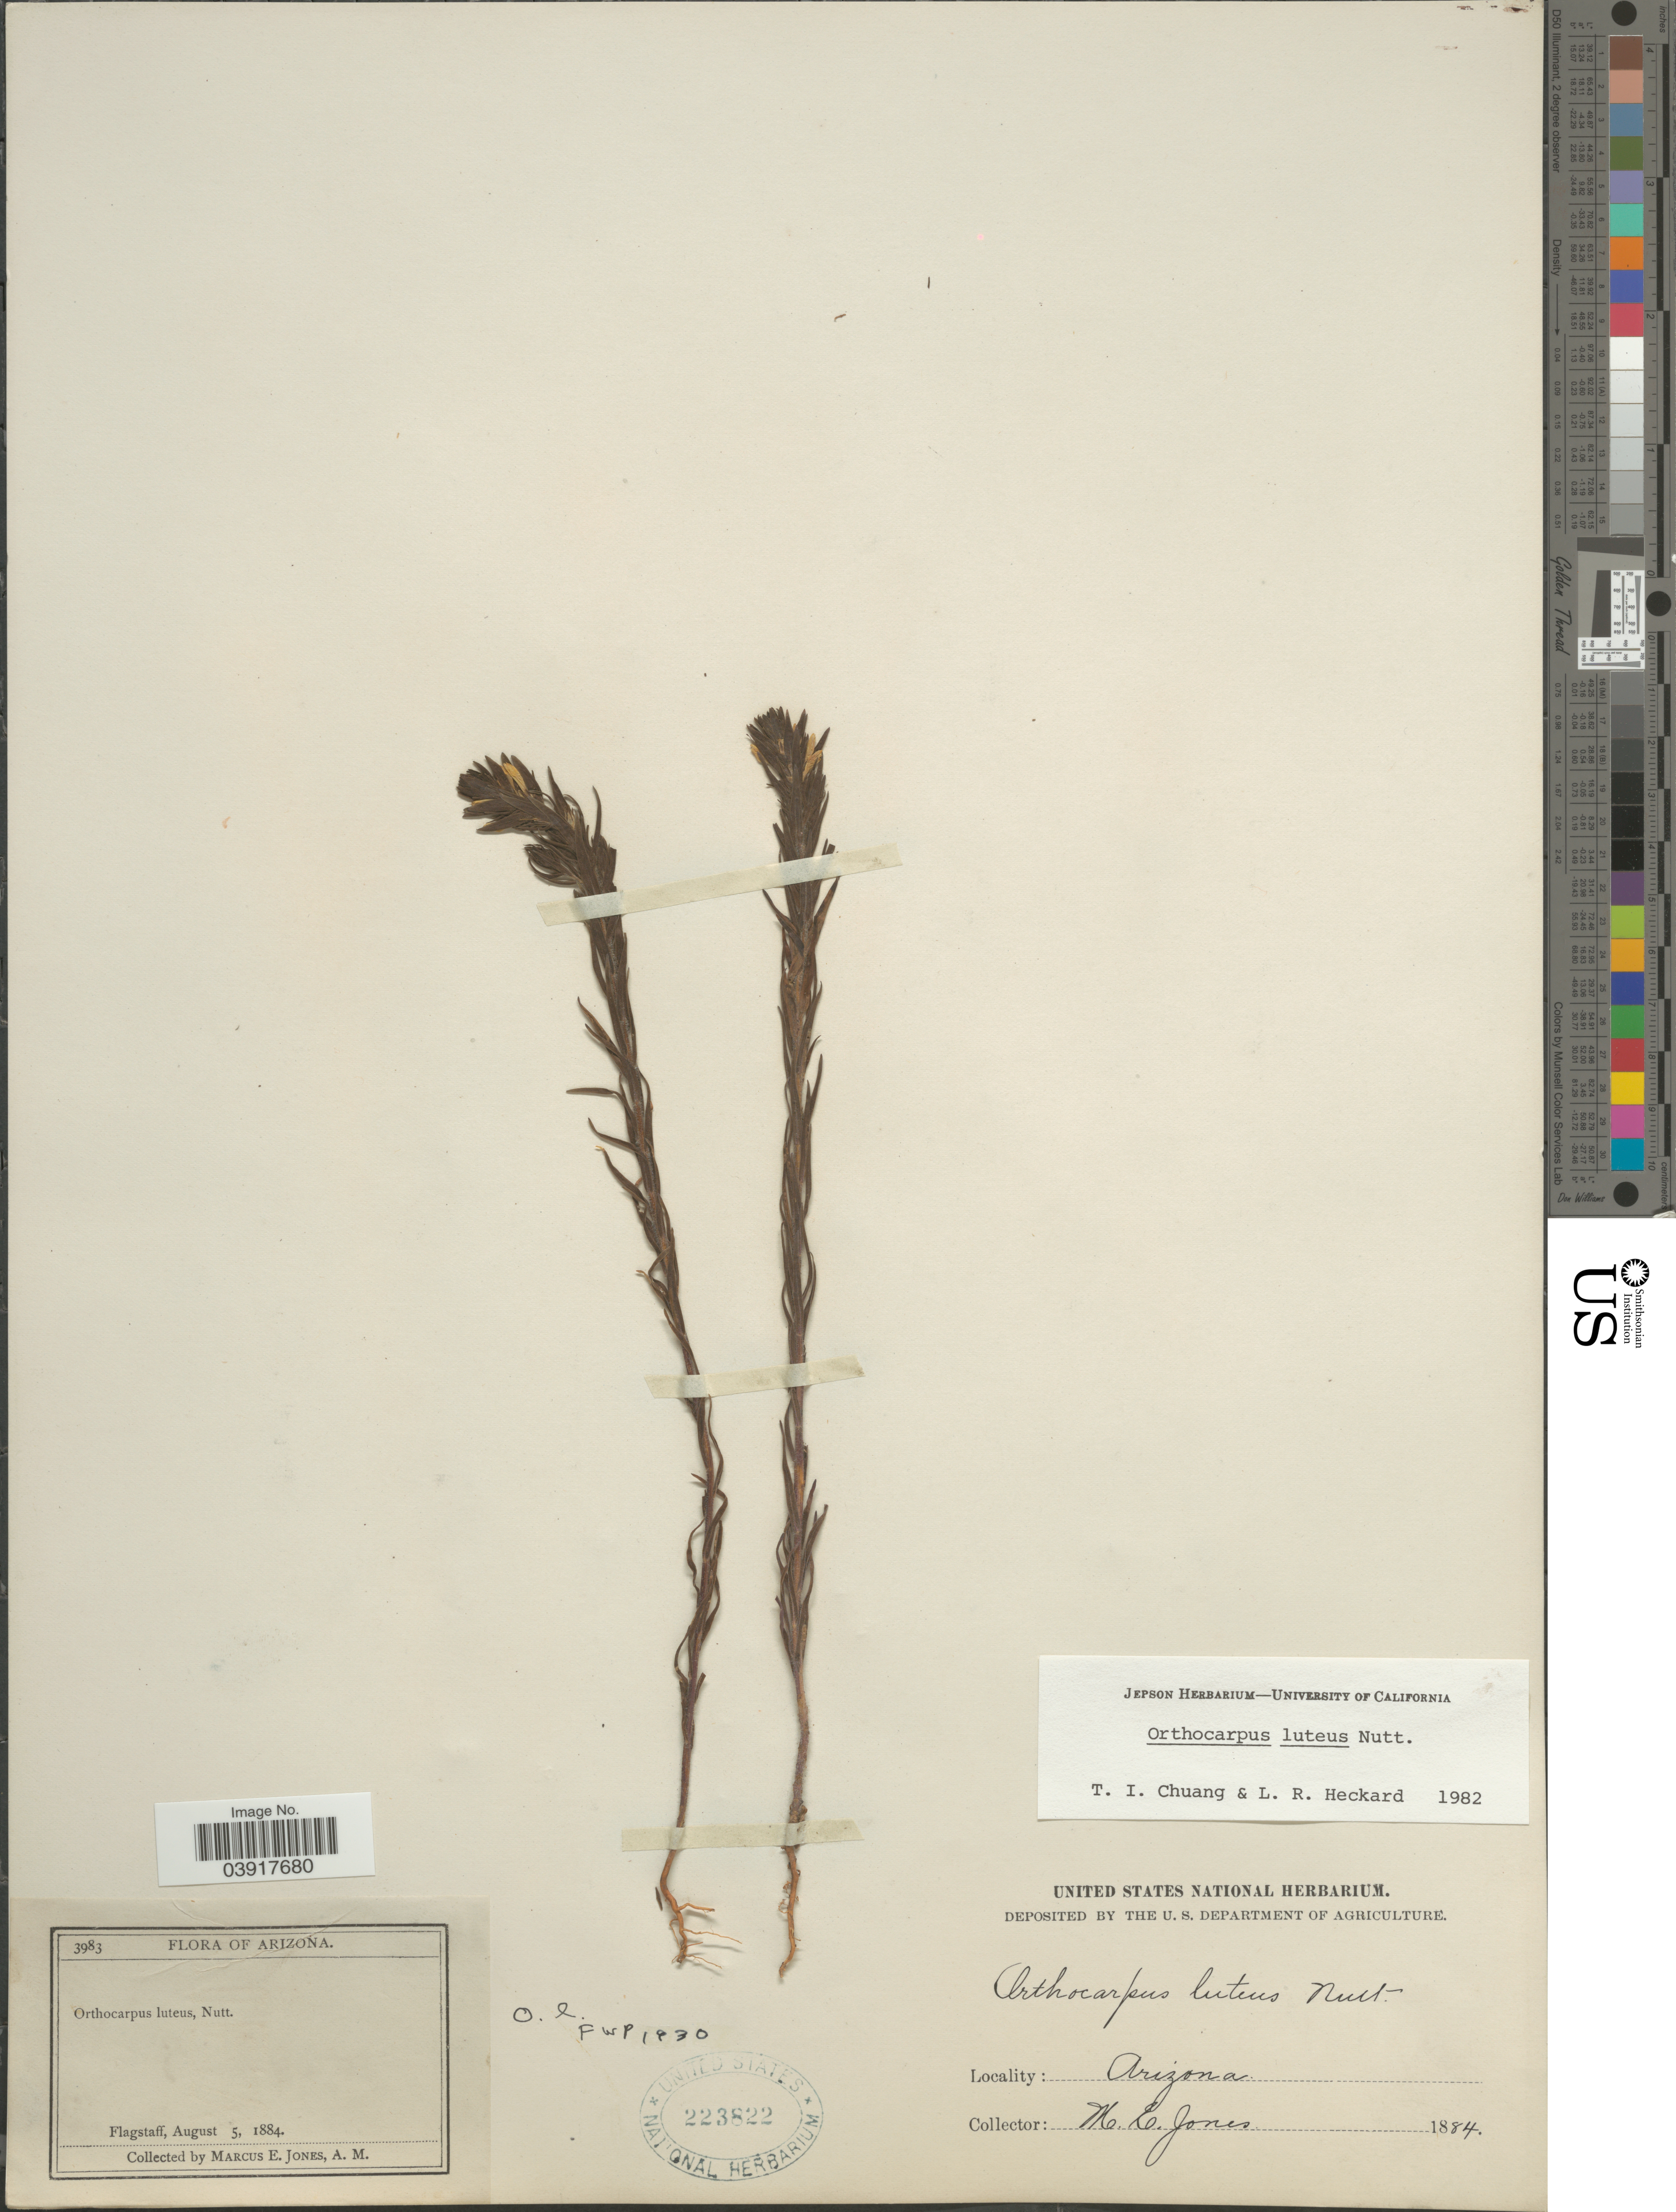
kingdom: Plantae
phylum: Tracheophyta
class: Magnoliopsida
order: Lamiales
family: Orobanchaceae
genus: Orthocarpus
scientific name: Orthocarpus luteus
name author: Nutt.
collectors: M. E. Jones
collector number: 3983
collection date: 1884-08-05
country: United States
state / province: Arizona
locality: Flagstaff.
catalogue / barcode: US 223822